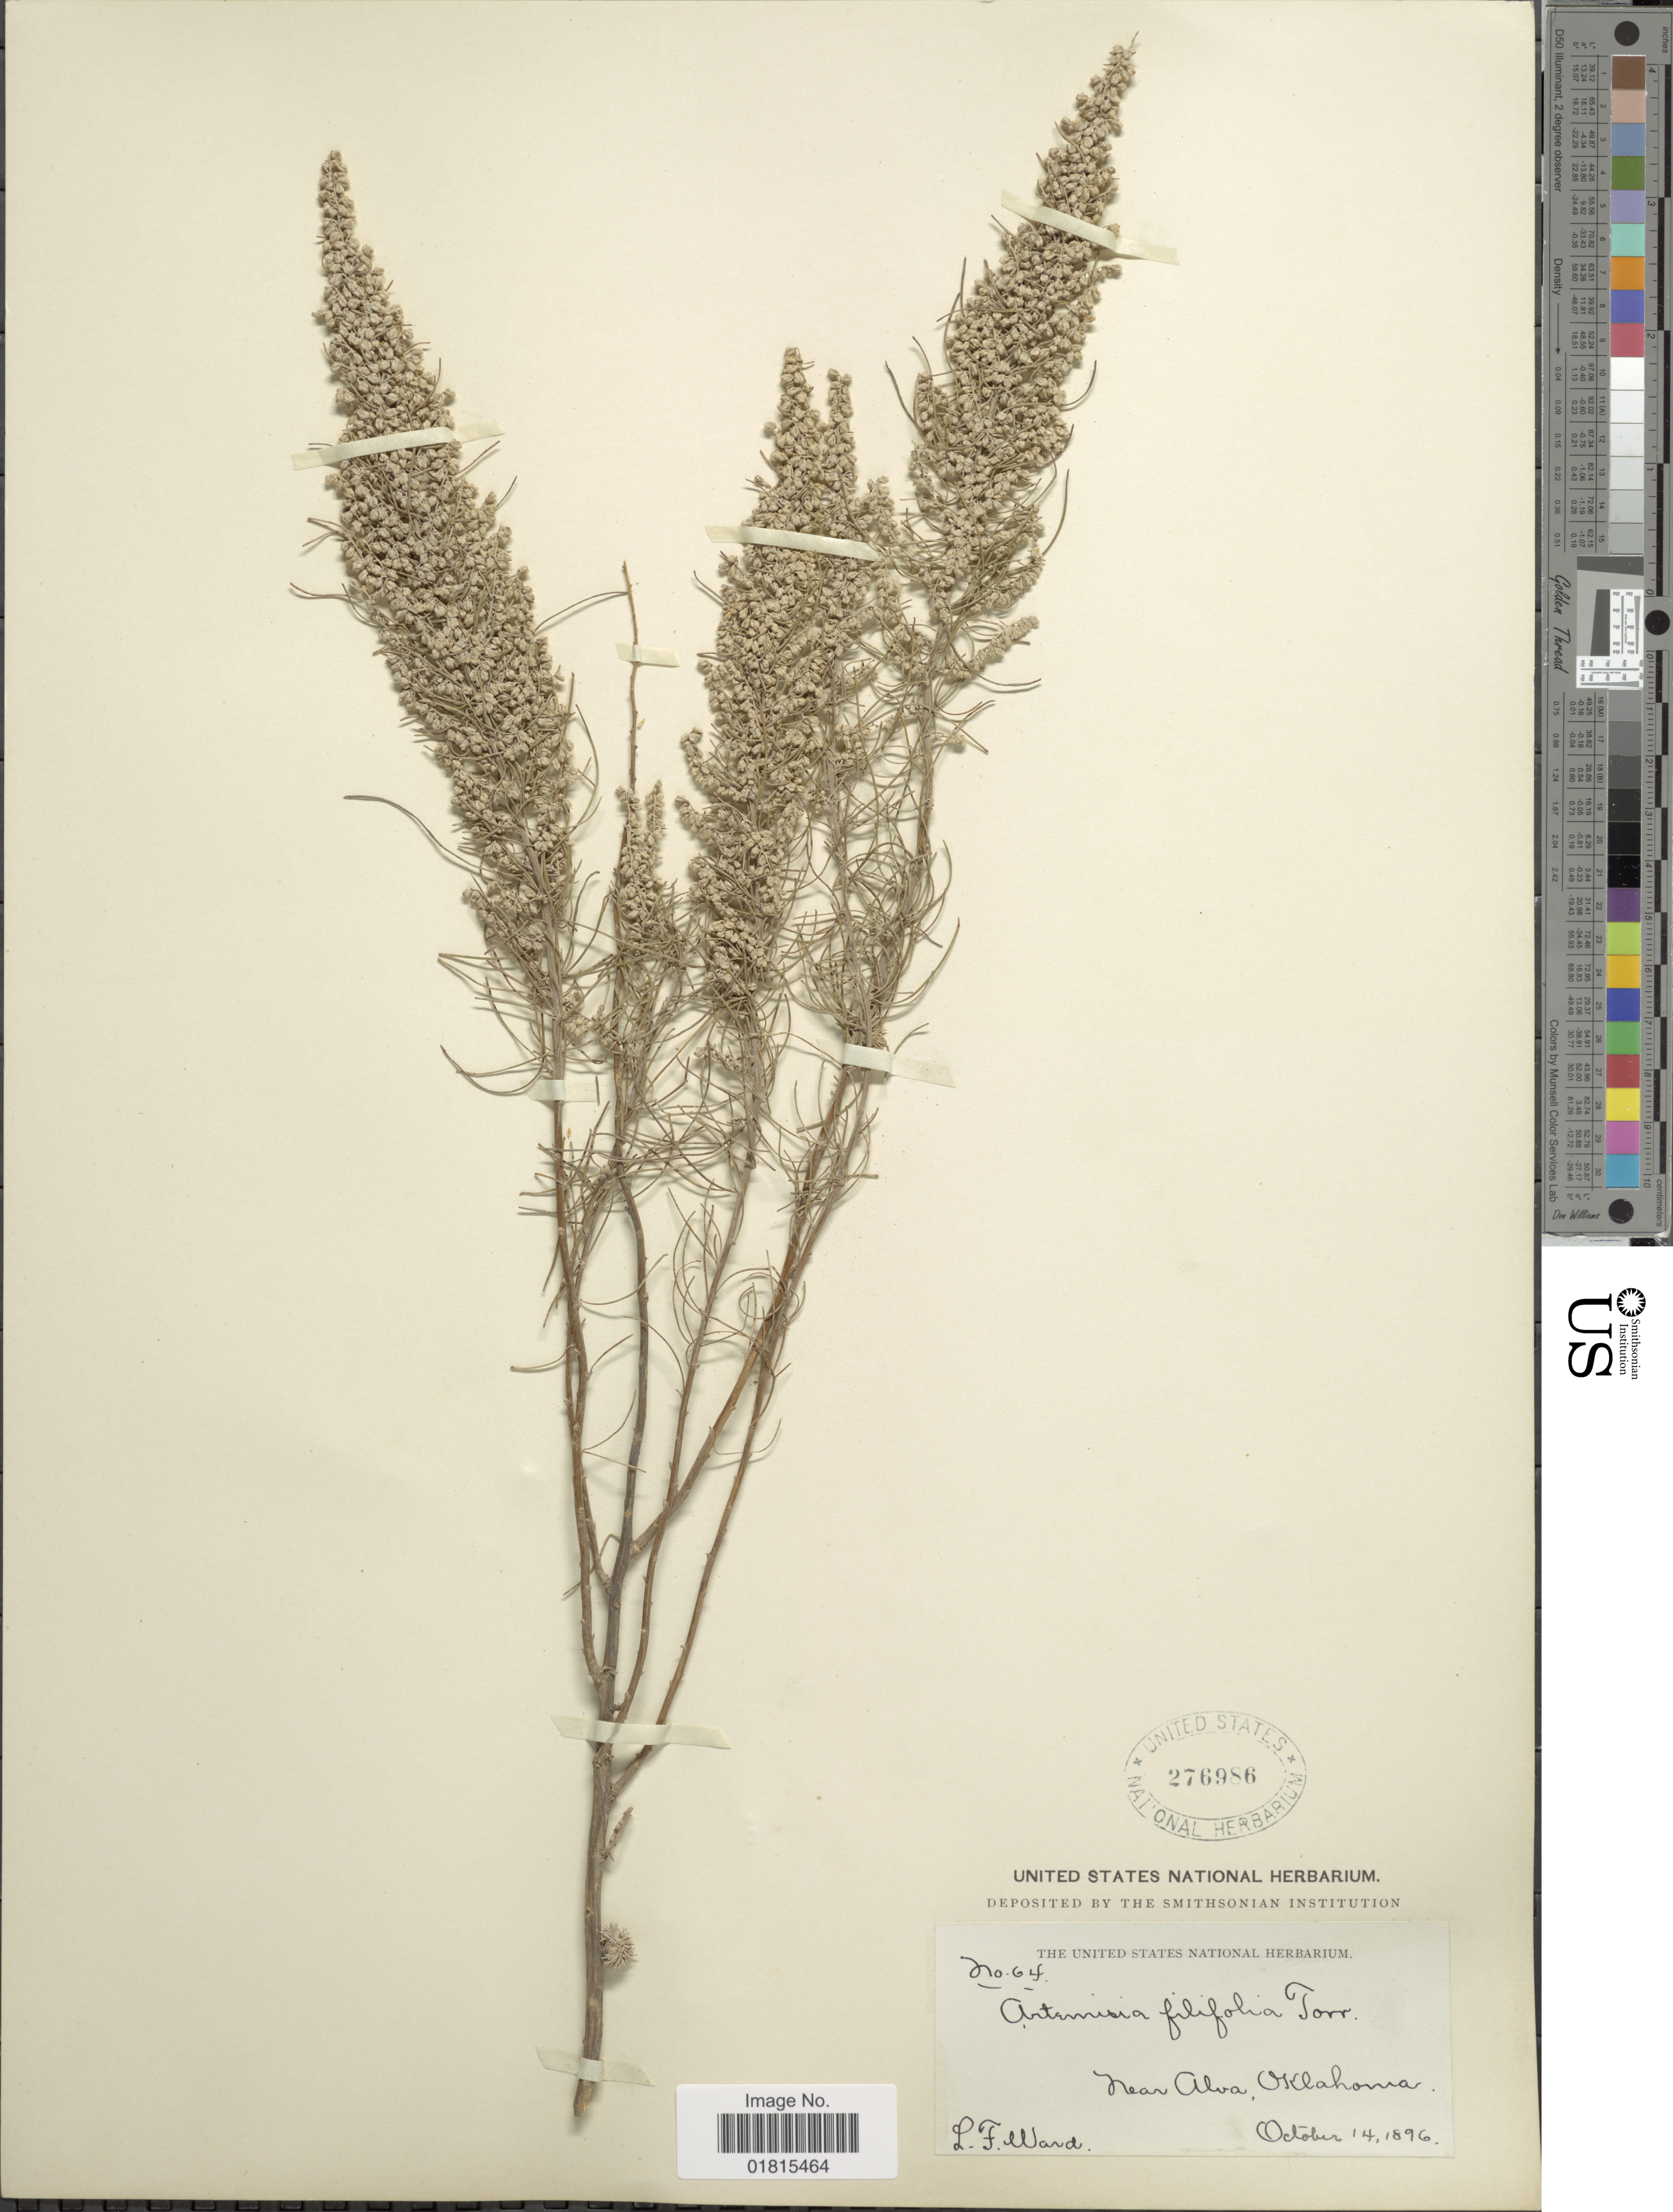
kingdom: Plantae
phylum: Tracheophyta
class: Magnoliopsida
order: Asterales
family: Asteraceae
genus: Artemisia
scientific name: Artemisia filifolia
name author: Torr.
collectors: L. Ward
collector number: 64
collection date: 1896-10-14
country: United States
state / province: Oklahoma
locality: Near Alva, Oklahoma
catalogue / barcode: US 276986